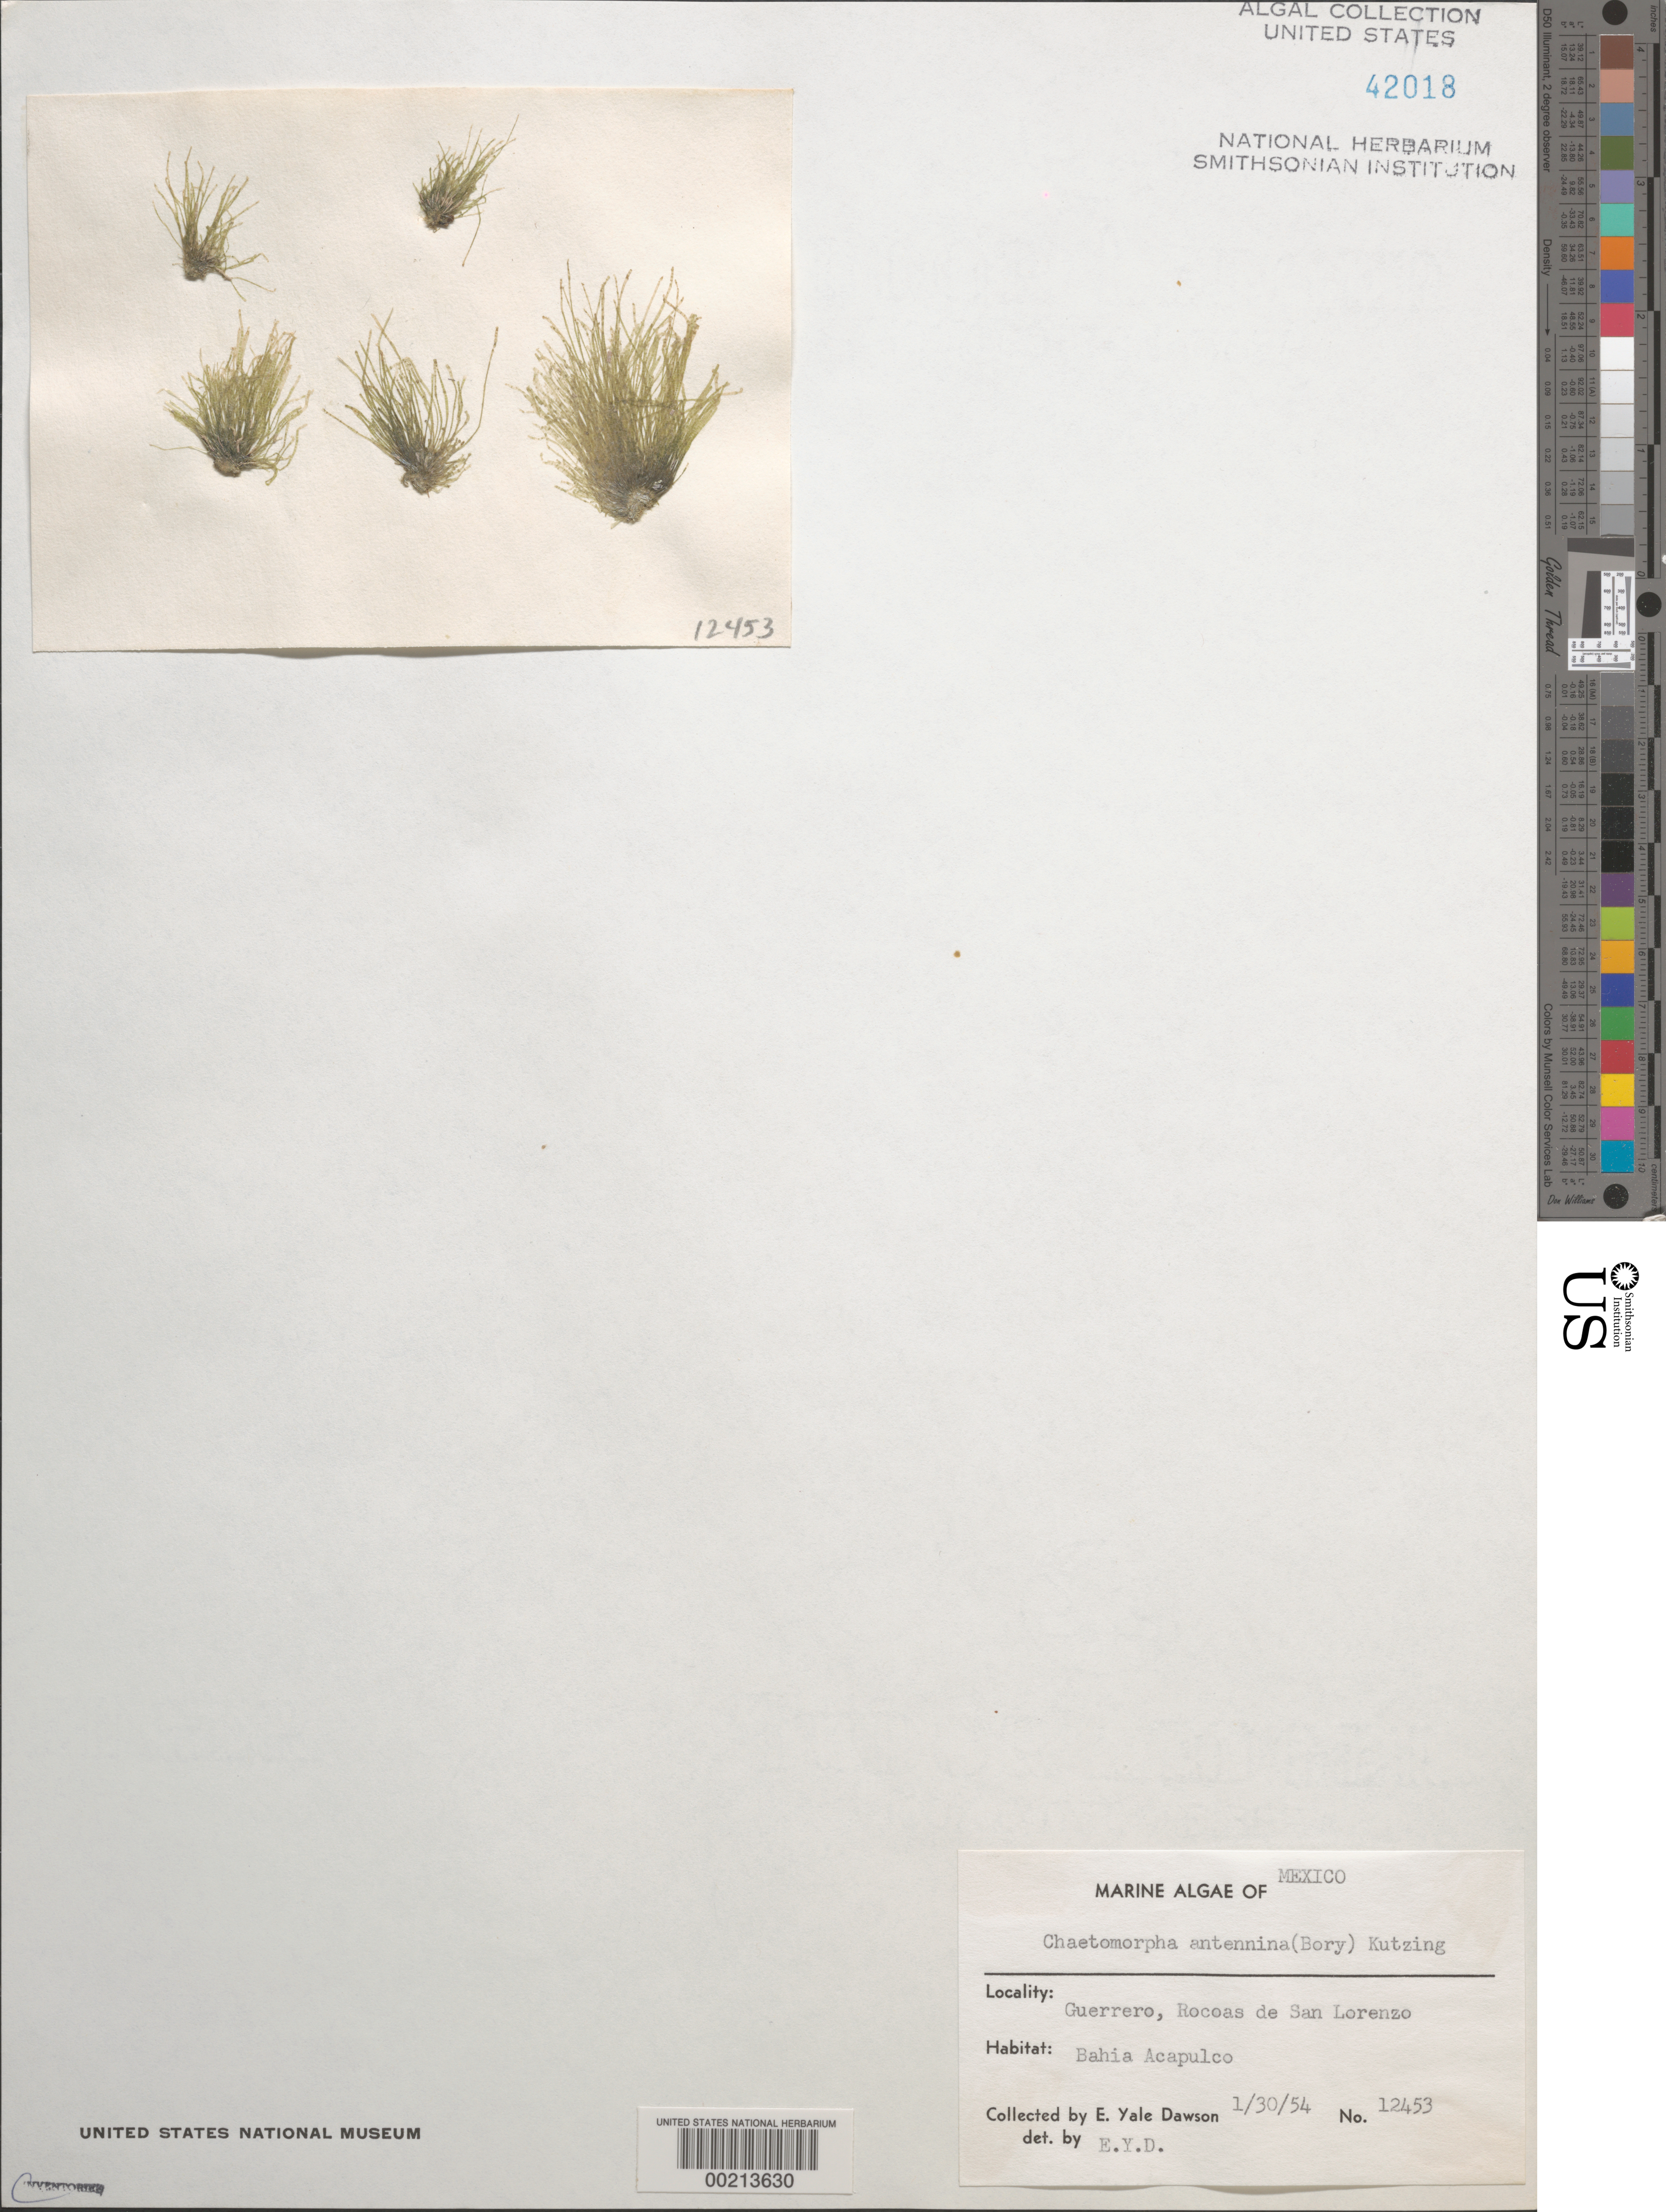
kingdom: Plantae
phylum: Chlorophyta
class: Ulvophyceae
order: Cladophorales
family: Cladophoraceae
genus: Chaetomorpha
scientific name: Chaetomorpha antennina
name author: (Bory) Kütz.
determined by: Dawson, E. Y.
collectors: E. Y. Dawson & M. Gilmartin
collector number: EYD 12453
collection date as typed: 30 Jan 1954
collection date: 1954-01-30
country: Ecuador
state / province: Esmeraldas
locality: Rocoas de San Lorenzo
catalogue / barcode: US 42018